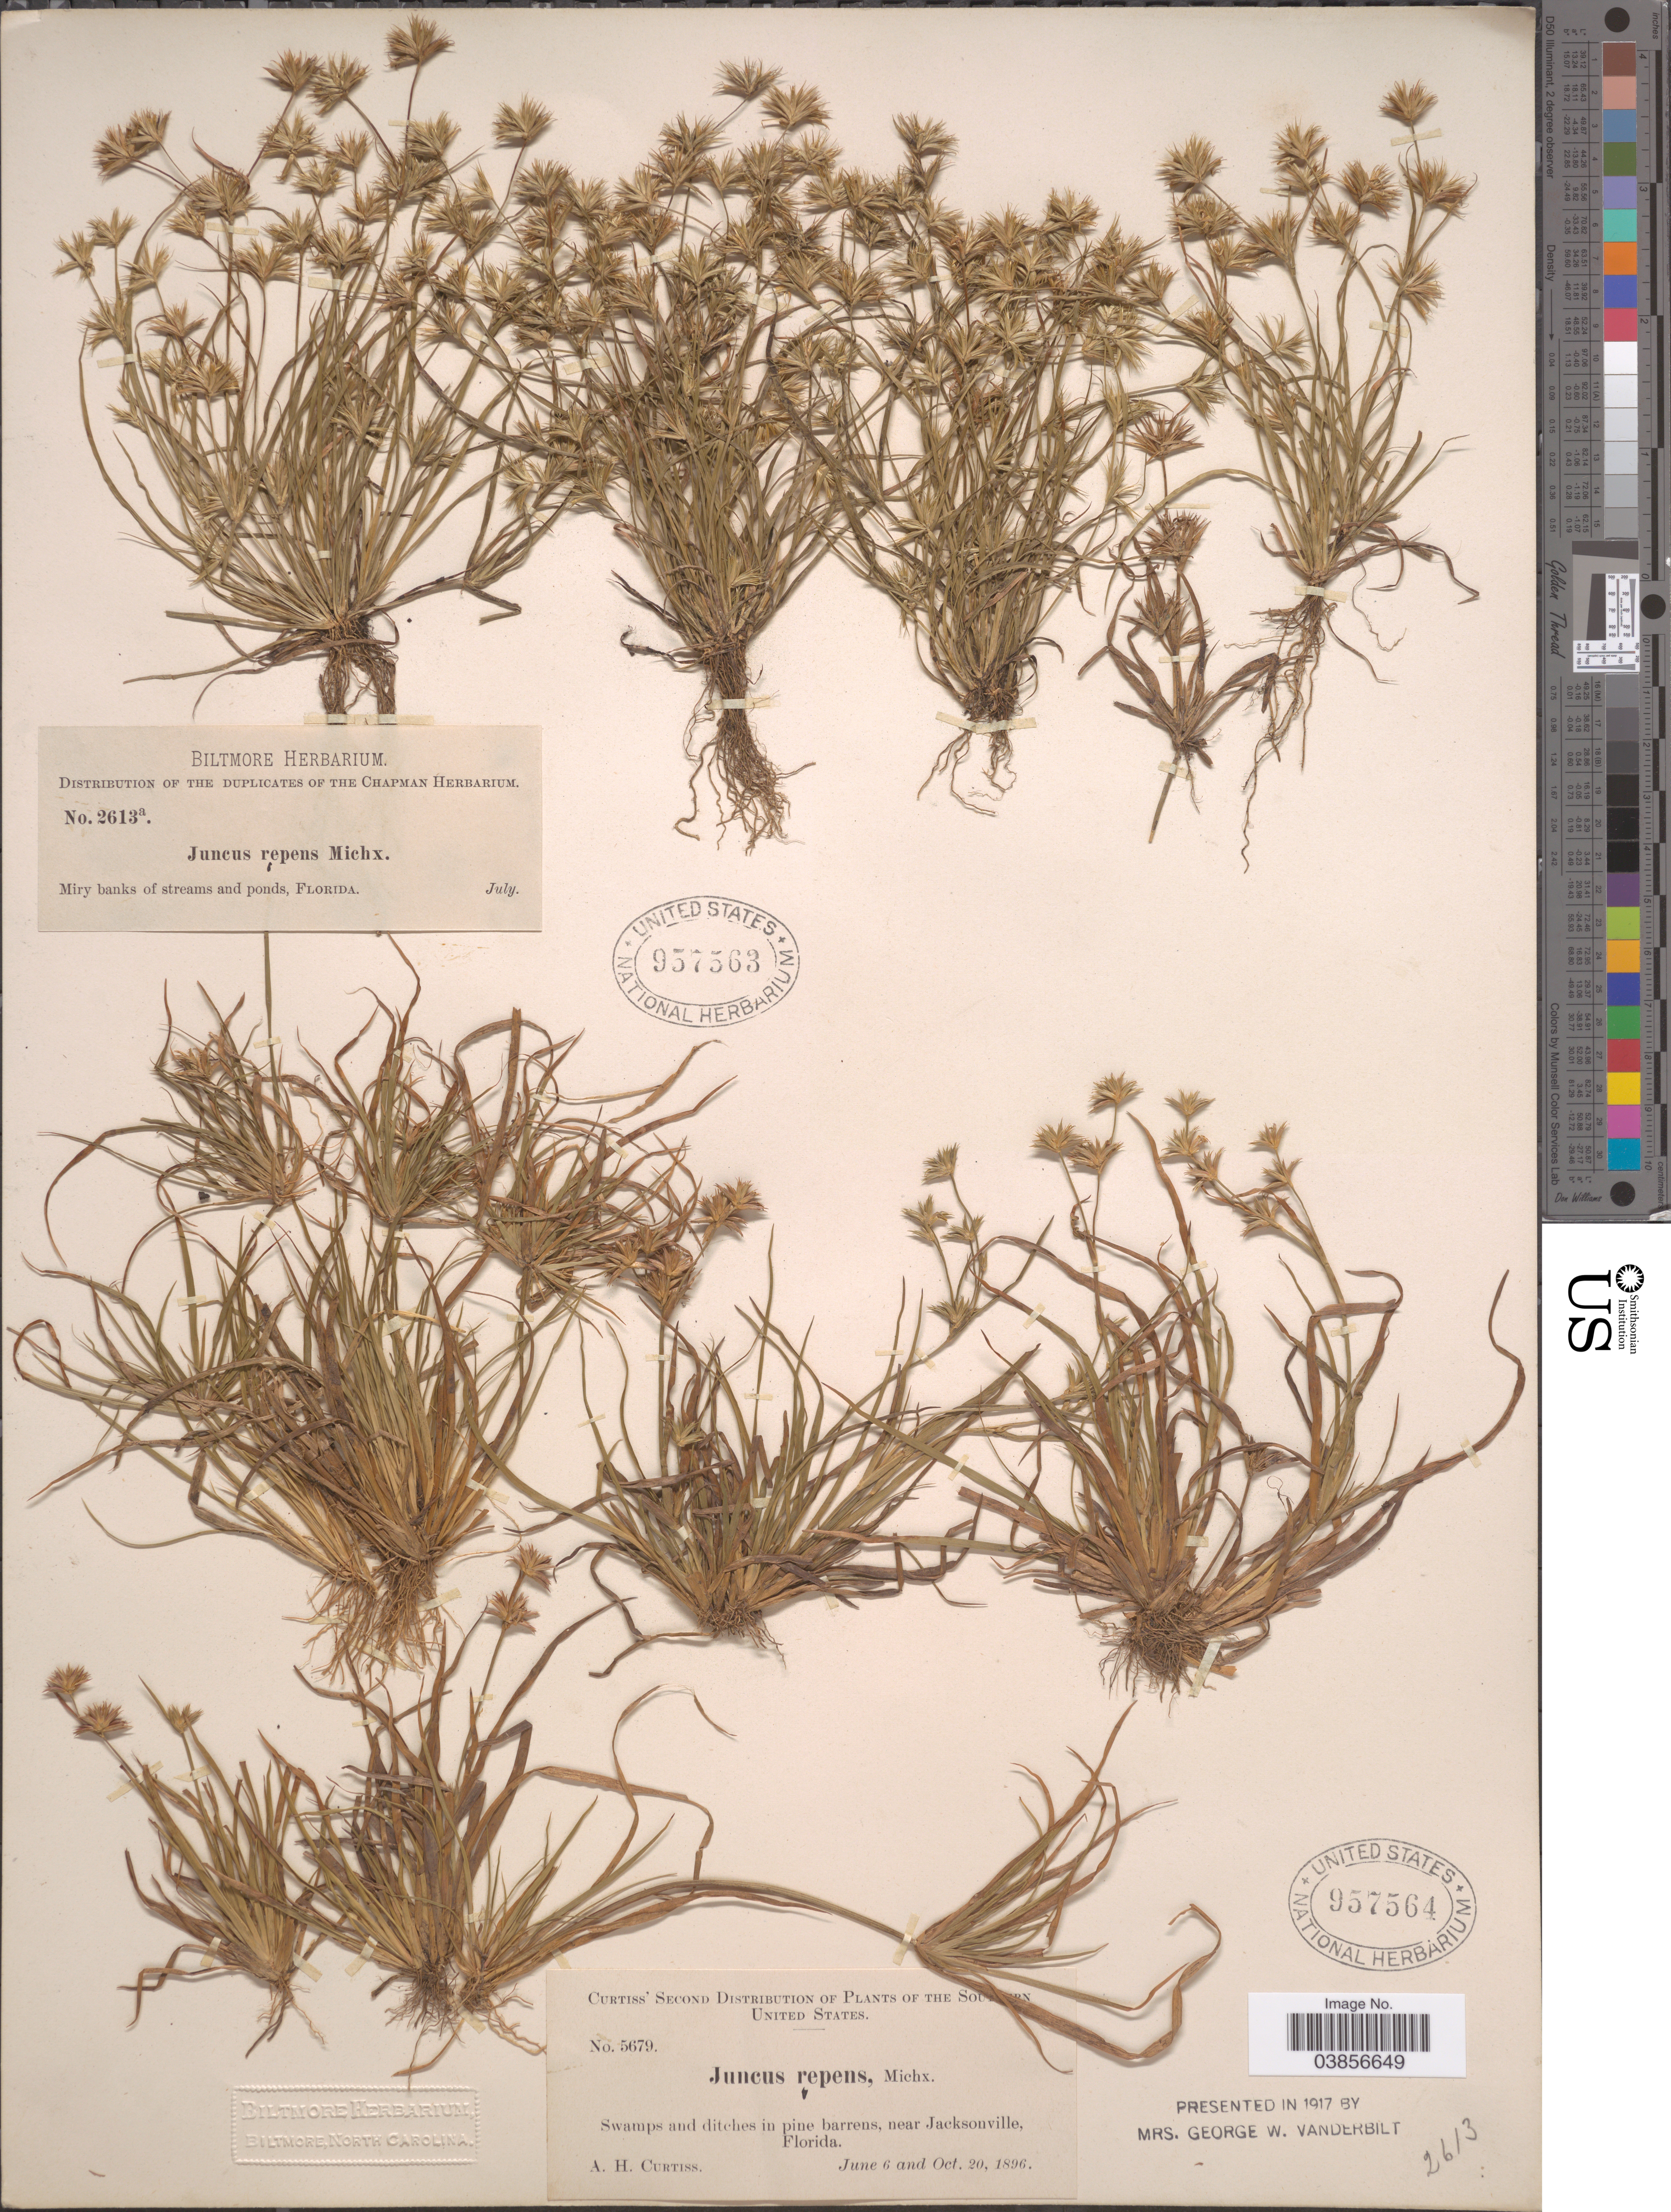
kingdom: Plantae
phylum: Tracheophyta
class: Liliopsida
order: Poales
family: Juncaceae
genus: Juncus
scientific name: Juncus repens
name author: Michx.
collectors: A. H. Curtiss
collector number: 5679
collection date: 1896-06-06/1896-10-20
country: United States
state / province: Florida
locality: Southern United States. Swamps and ditches in pine barrens, near Jacksonville.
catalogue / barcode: US 957564-2